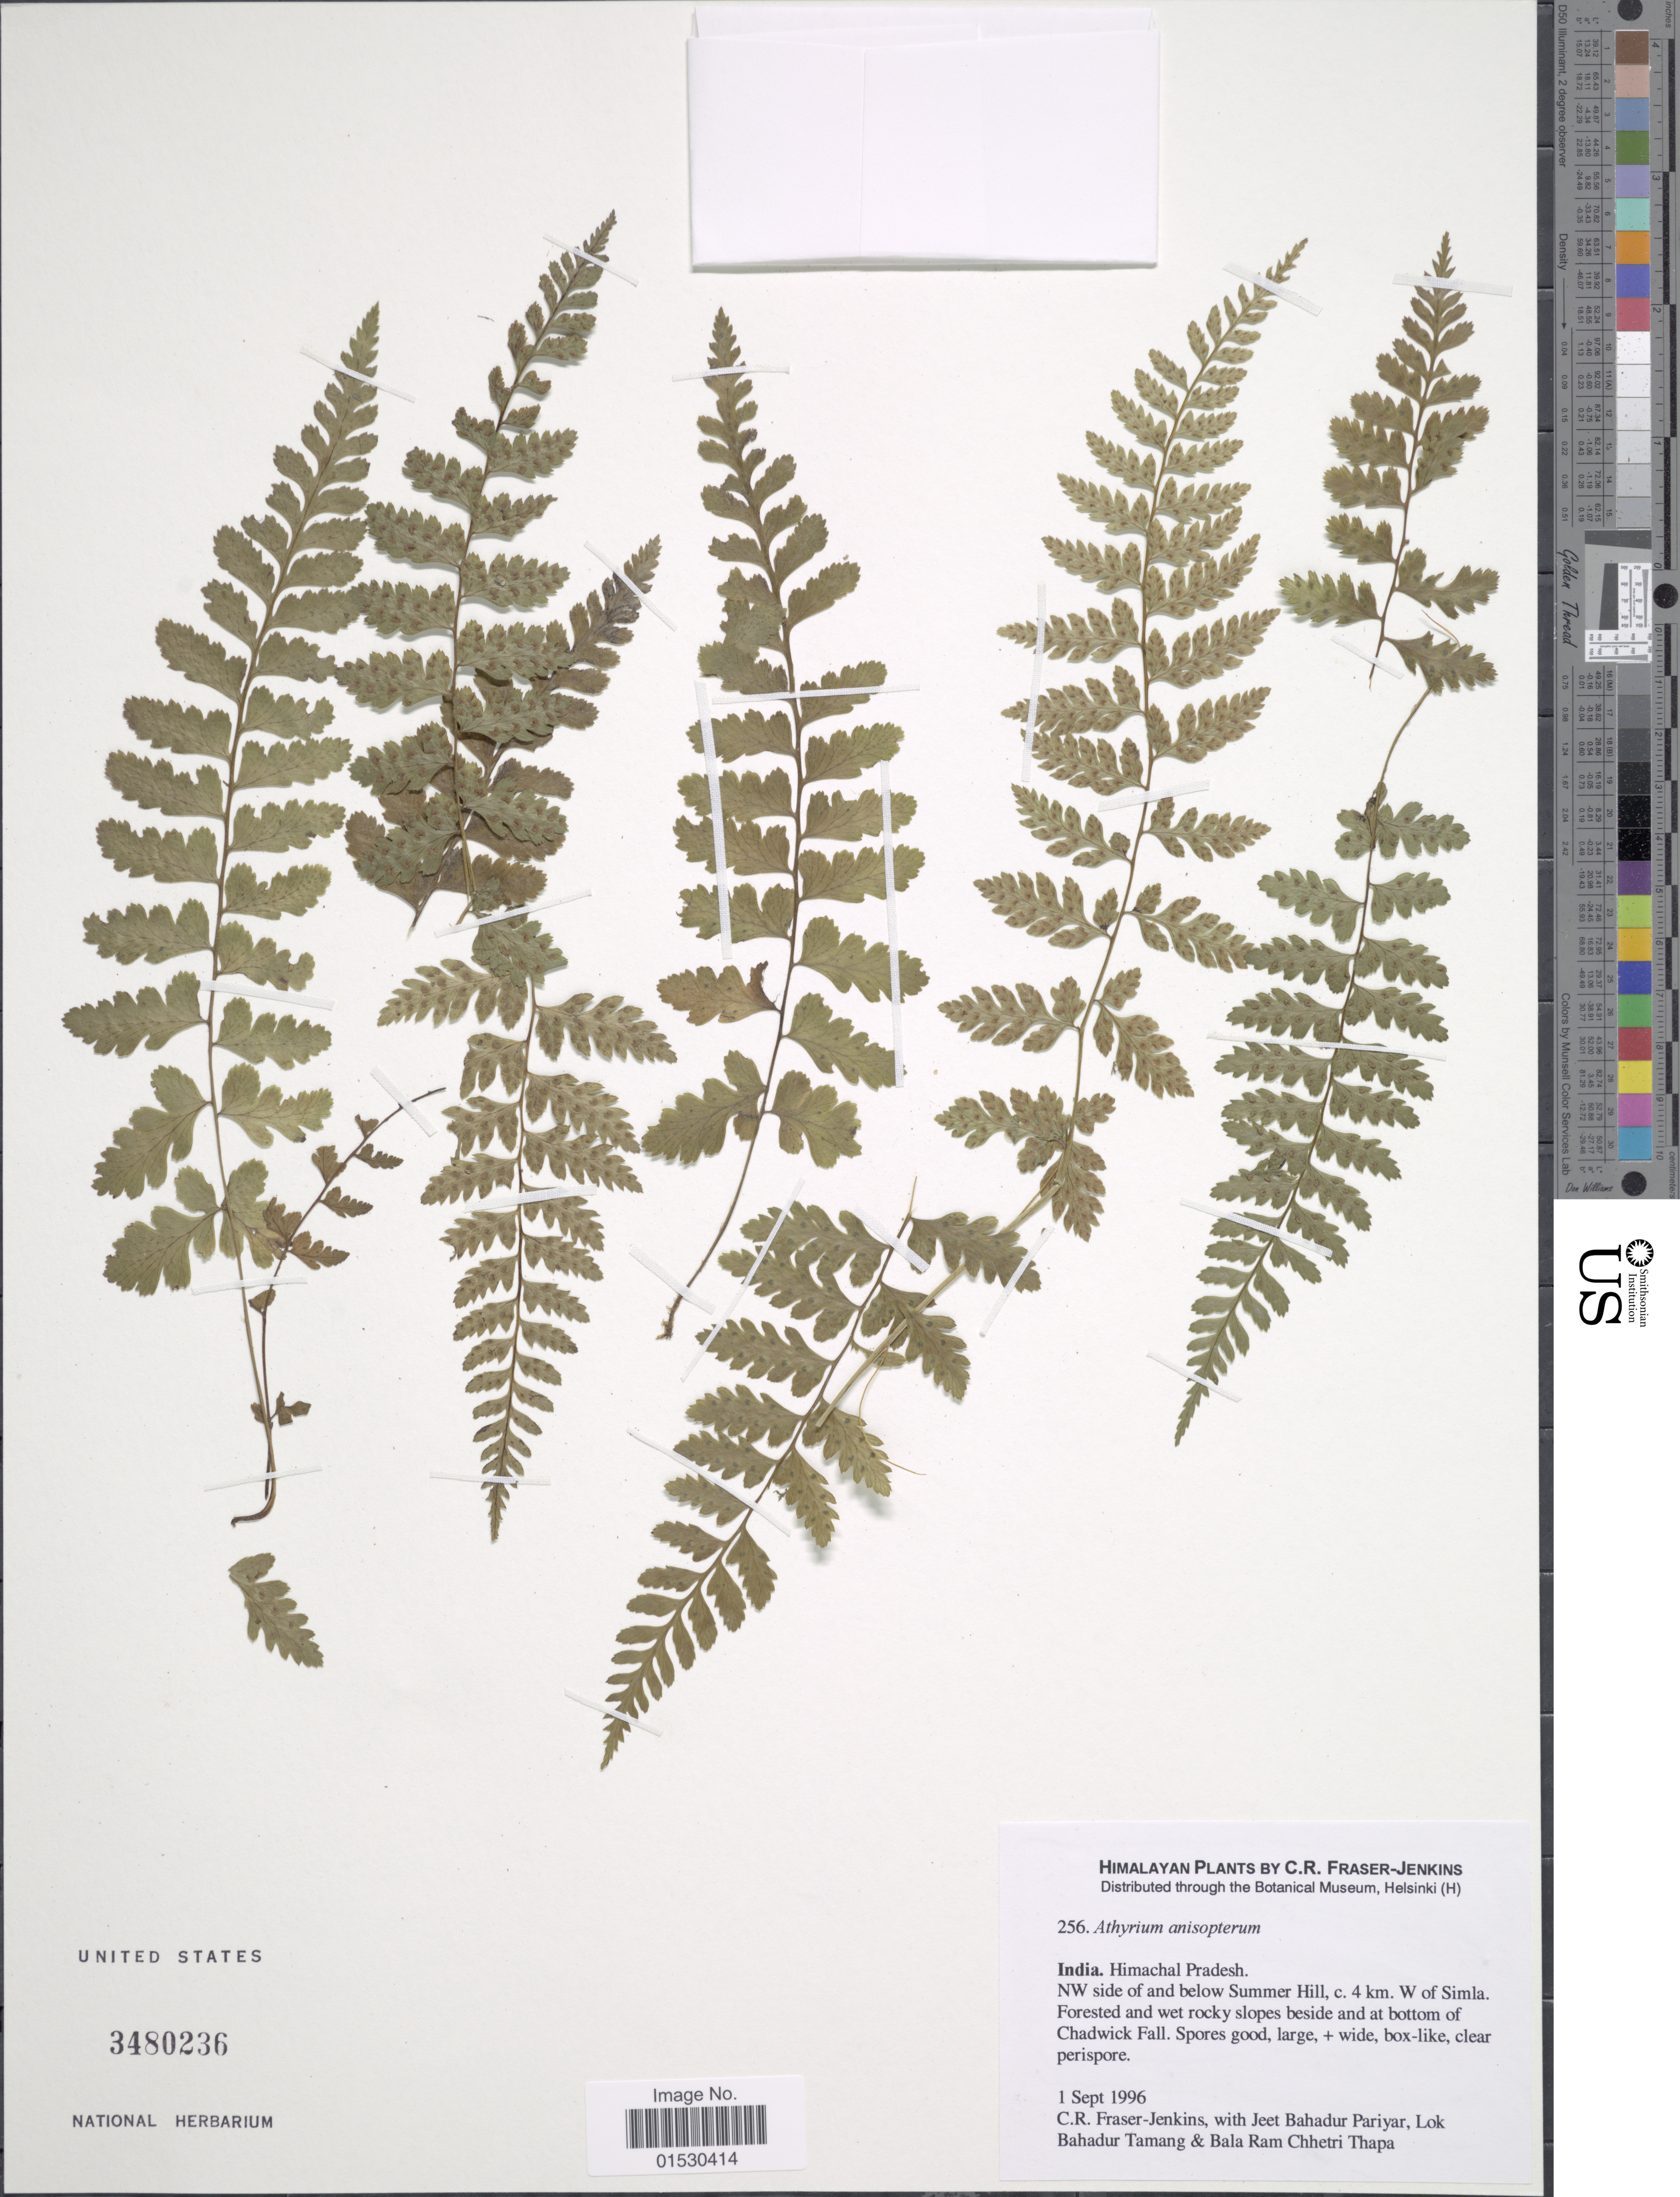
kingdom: Plantae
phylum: Tracheophyta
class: Polypodiopsida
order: Polypodiales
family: Athyriaceae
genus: Athyrium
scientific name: Athyrium anisopterum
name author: Christ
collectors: C. R. Fraser-Jenkins, J. Pariyar, L. Tamang & B. Thapa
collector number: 256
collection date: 1996-09-01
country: India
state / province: Himachal Pradesh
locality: Himachal Pradesh. NW side of and below Summer Hill, c. 4 km. W of Simla. Forested and wet rocky slopes beside and at bottim of Chadwick Fall. Spores good, large, + wide, box - like, clear perispore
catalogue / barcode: US 3480236